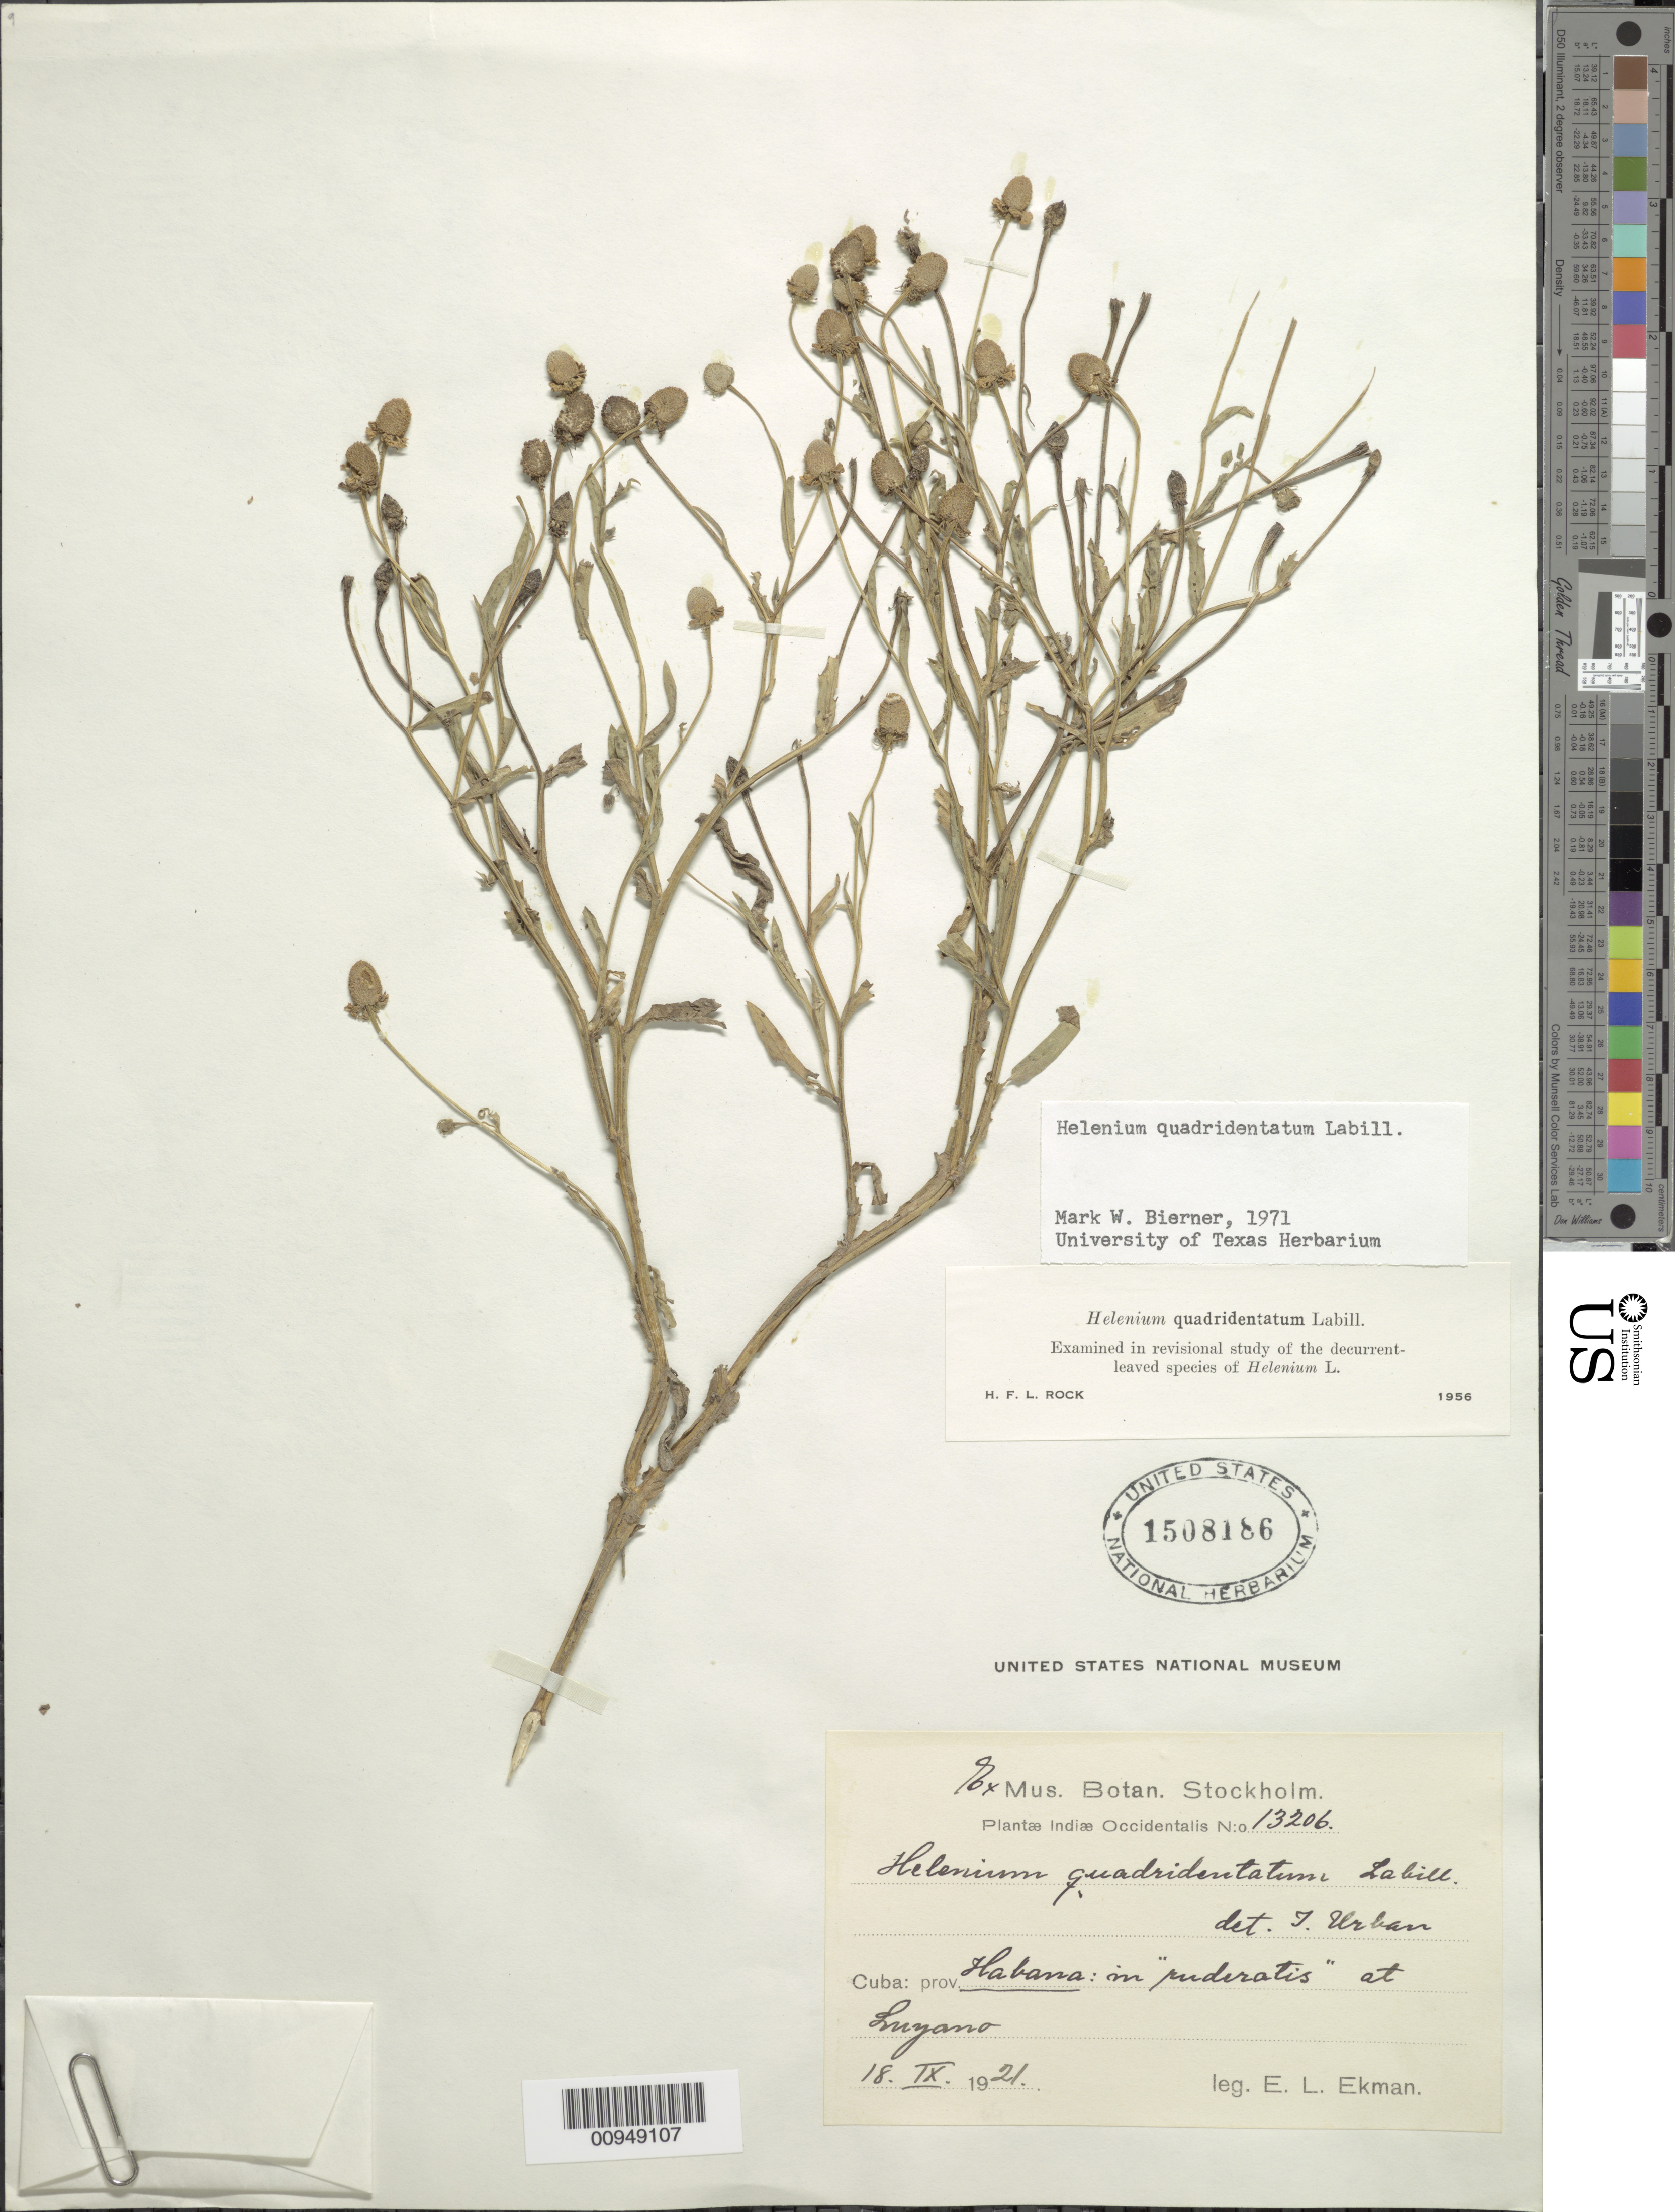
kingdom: Plantae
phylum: Tracheophyta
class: Magnoliopsida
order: Asterales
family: Asteraceae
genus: Helenium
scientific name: Helenium quadridentatum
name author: Labill.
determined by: Bierner, M. W.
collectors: E. L. Ekman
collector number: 13206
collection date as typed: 18 Sep 1921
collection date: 1921-09-18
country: Cuba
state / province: La Habana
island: Cuba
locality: Luzano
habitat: In ruderatis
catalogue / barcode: US 1508186